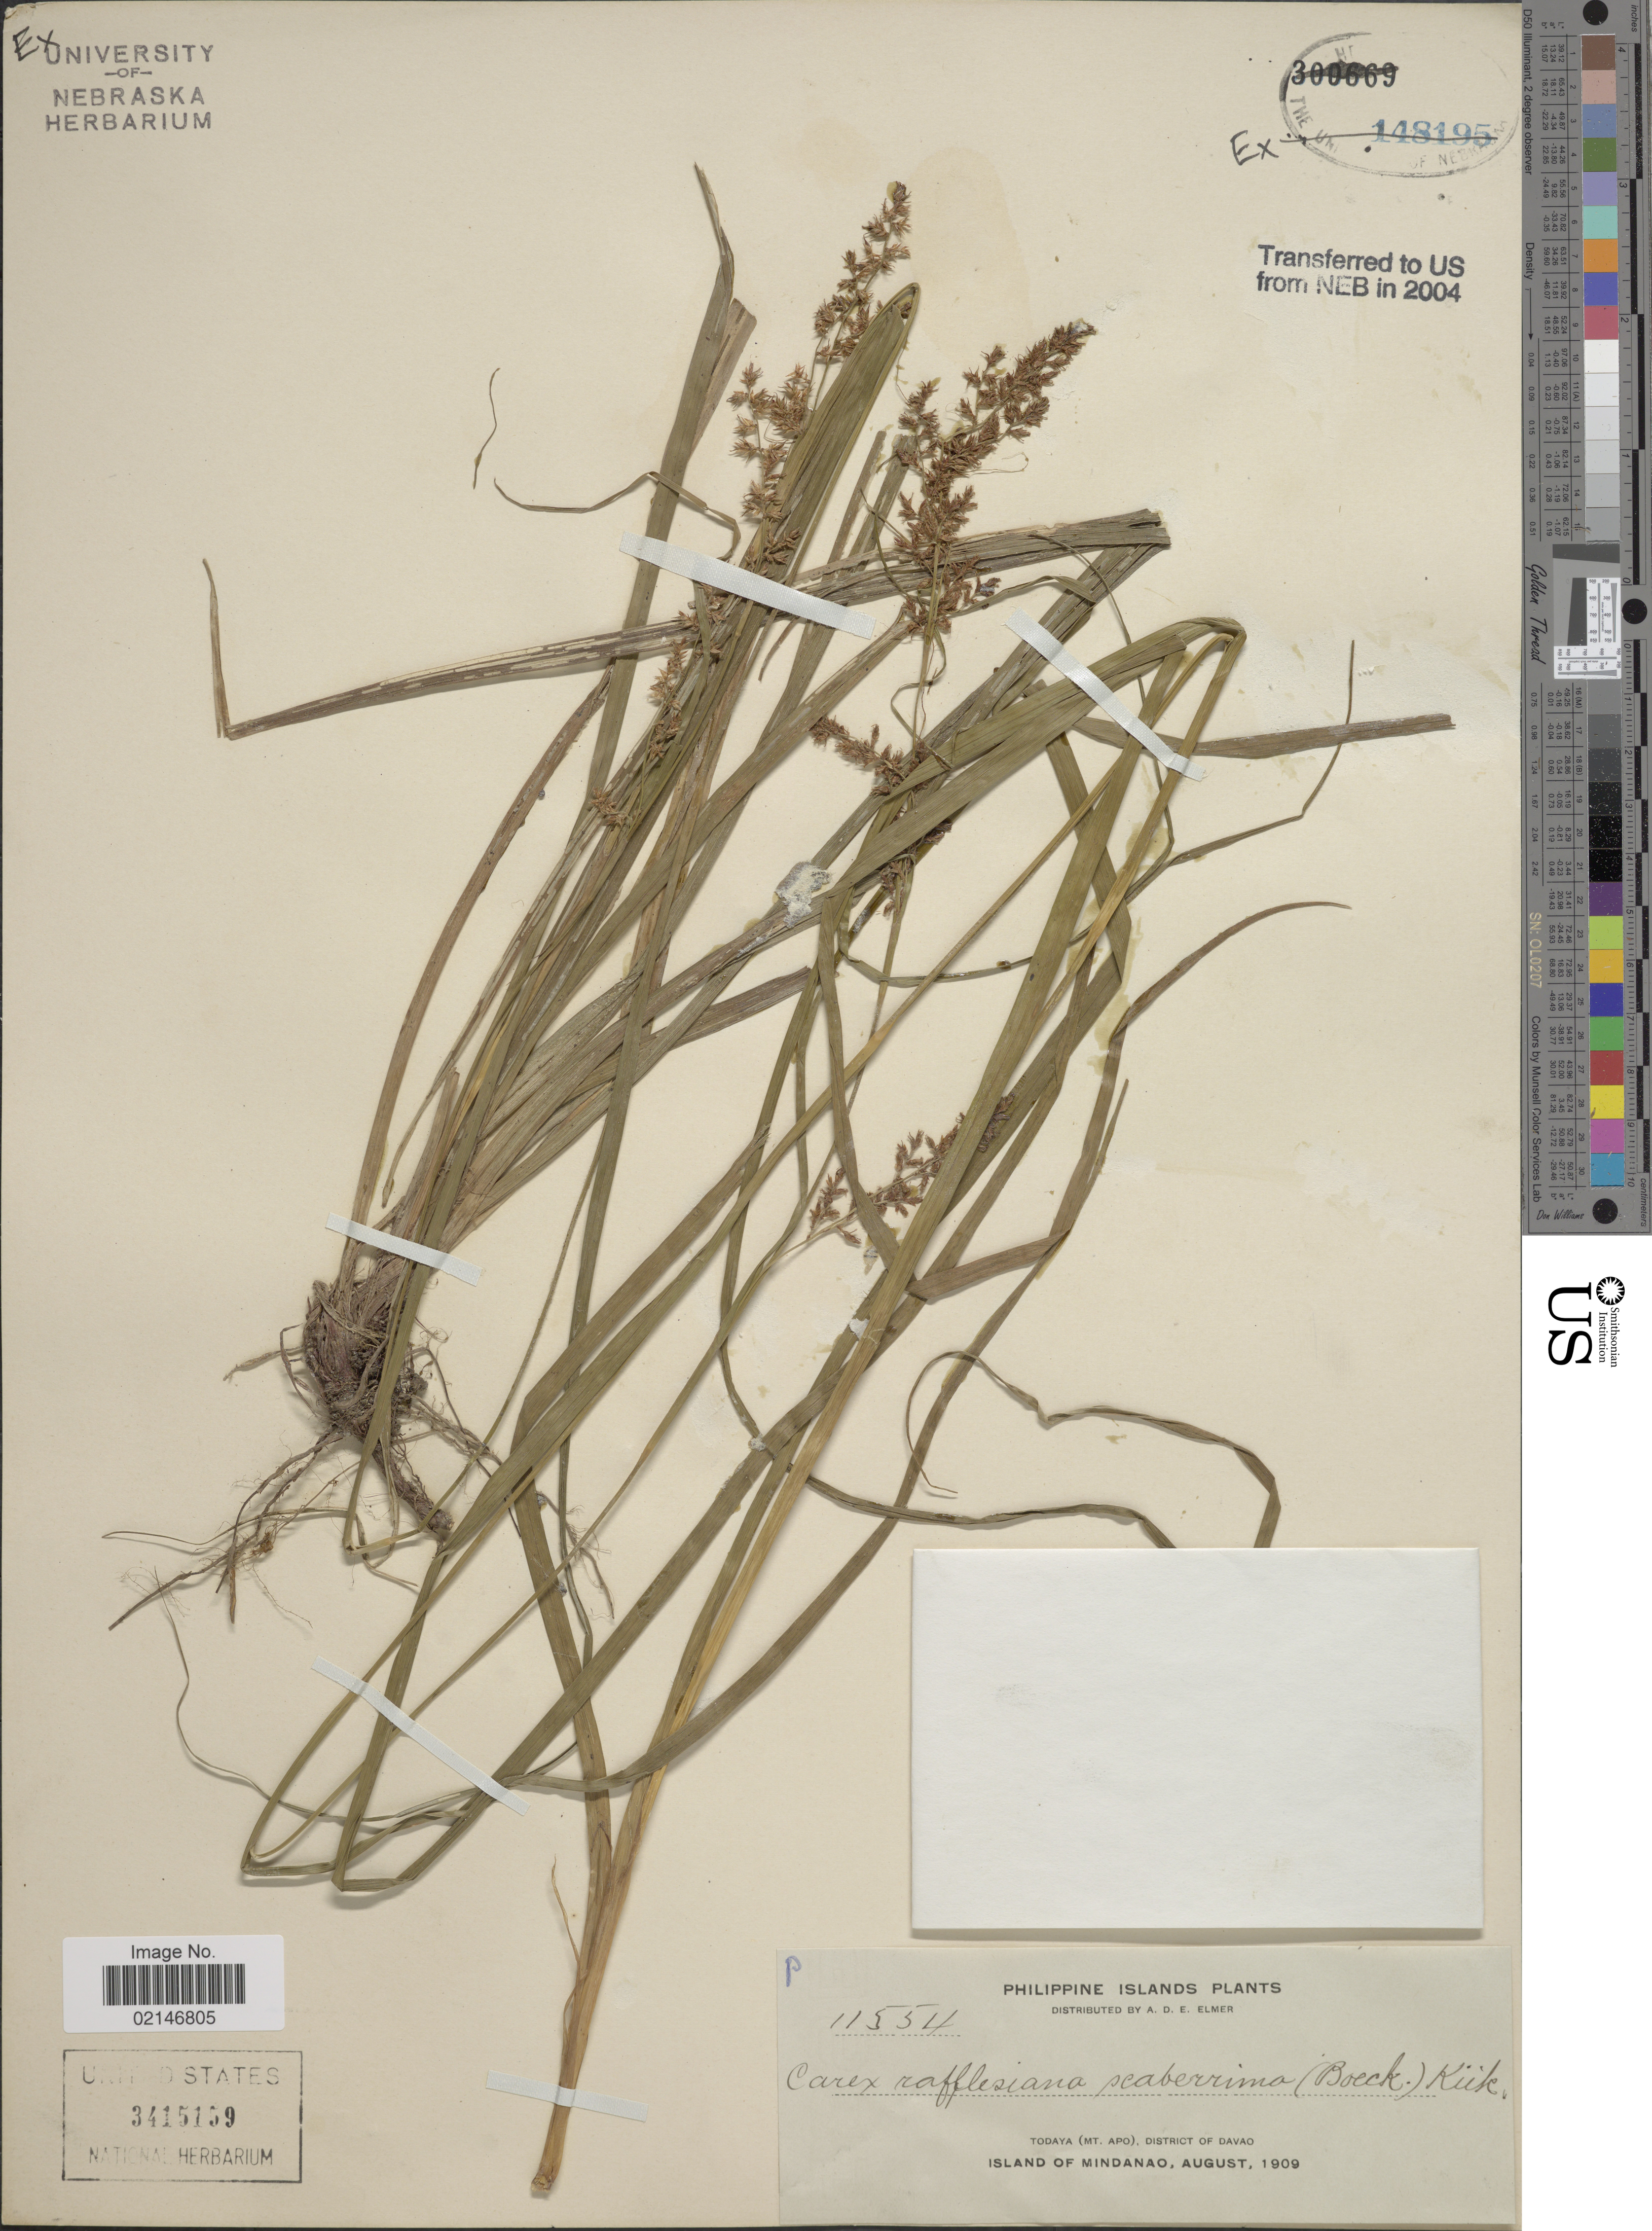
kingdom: Plantae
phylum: Tracheophyta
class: Liliopsida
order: Poales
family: Cyperaceae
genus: Carex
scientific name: Carex rafflesiana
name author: Boott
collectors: A. D. E. Elmer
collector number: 11554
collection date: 1909-08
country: Philippines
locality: Todaya (Mt. Apo), District of Davao, Island of Mindanao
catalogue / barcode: US 3415159